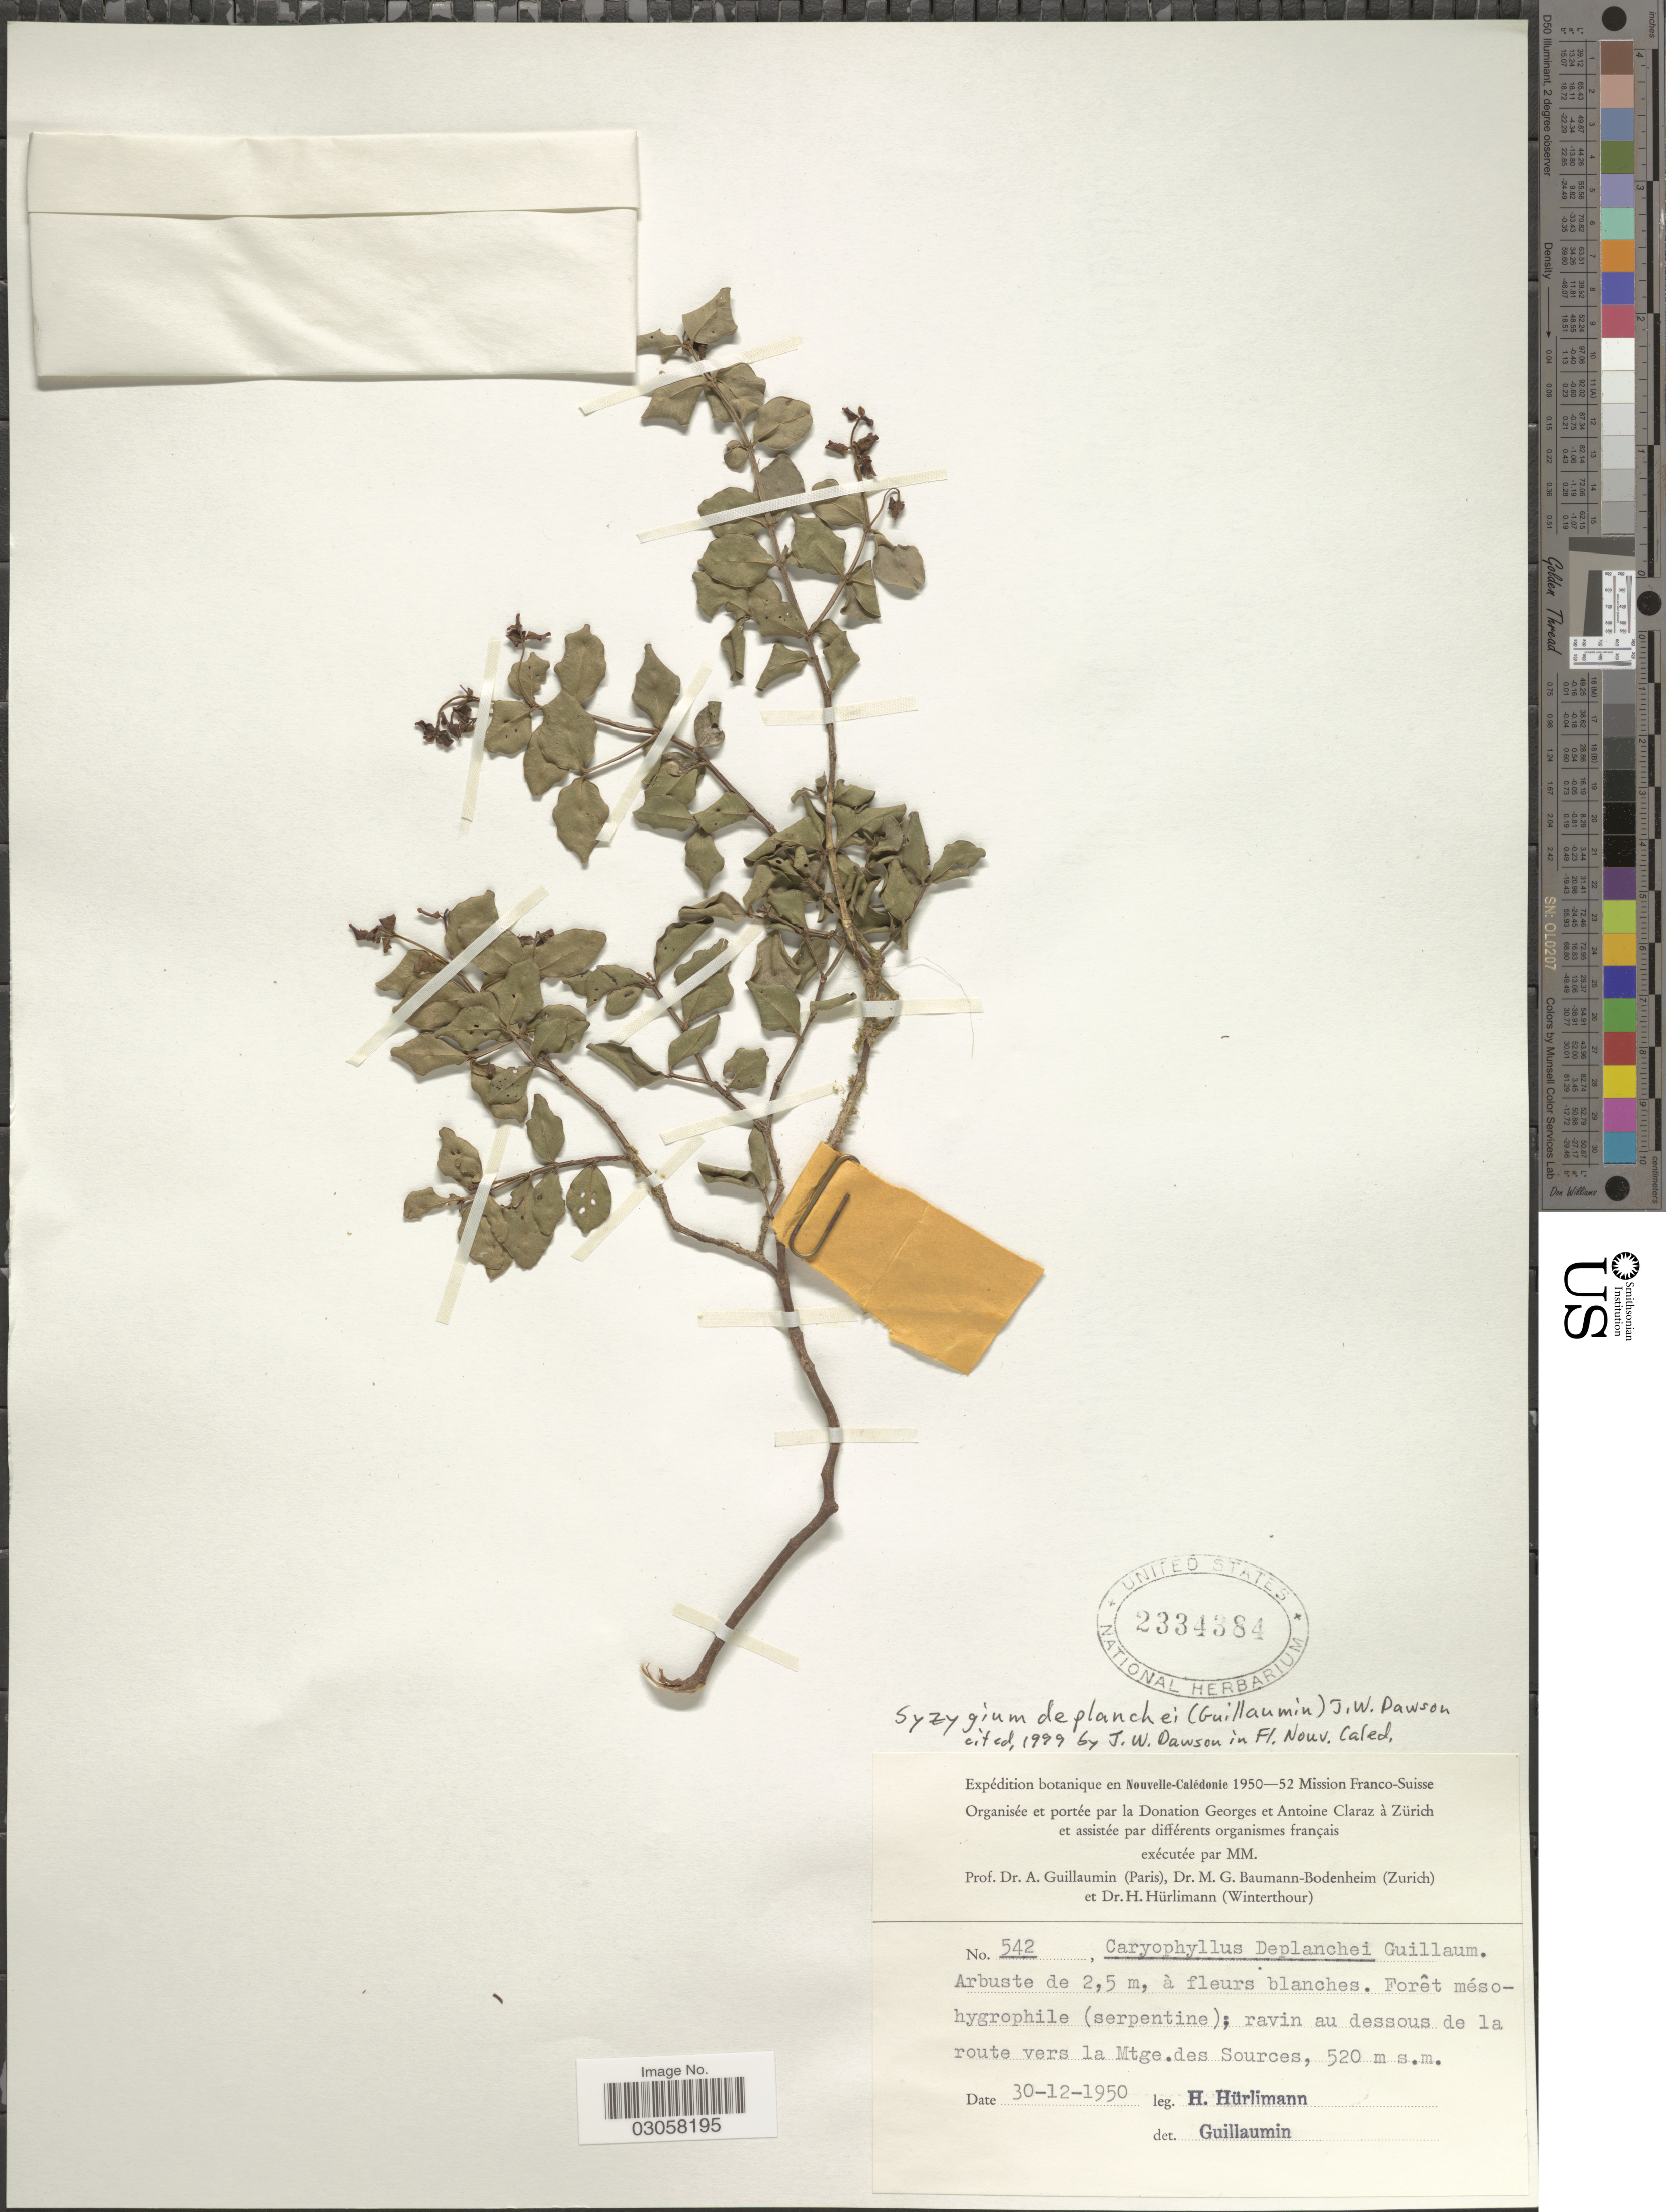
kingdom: Plantae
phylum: Tracheophyta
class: Magnoliopsida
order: Myrtales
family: Myrtaceae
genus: Syzygium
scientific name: Syzygium deplanchei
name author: (Guill.) J.W. Dawson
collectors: H. Hürlimann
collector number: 542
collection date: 1920-12-30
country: New Caledonia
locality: Nouvelle-Calédonie. Forêt méso-hygrophile (serpentine); ravin au dessous de la route vers la Mtge. des Sources.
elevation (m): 520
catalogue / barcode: US 2334384